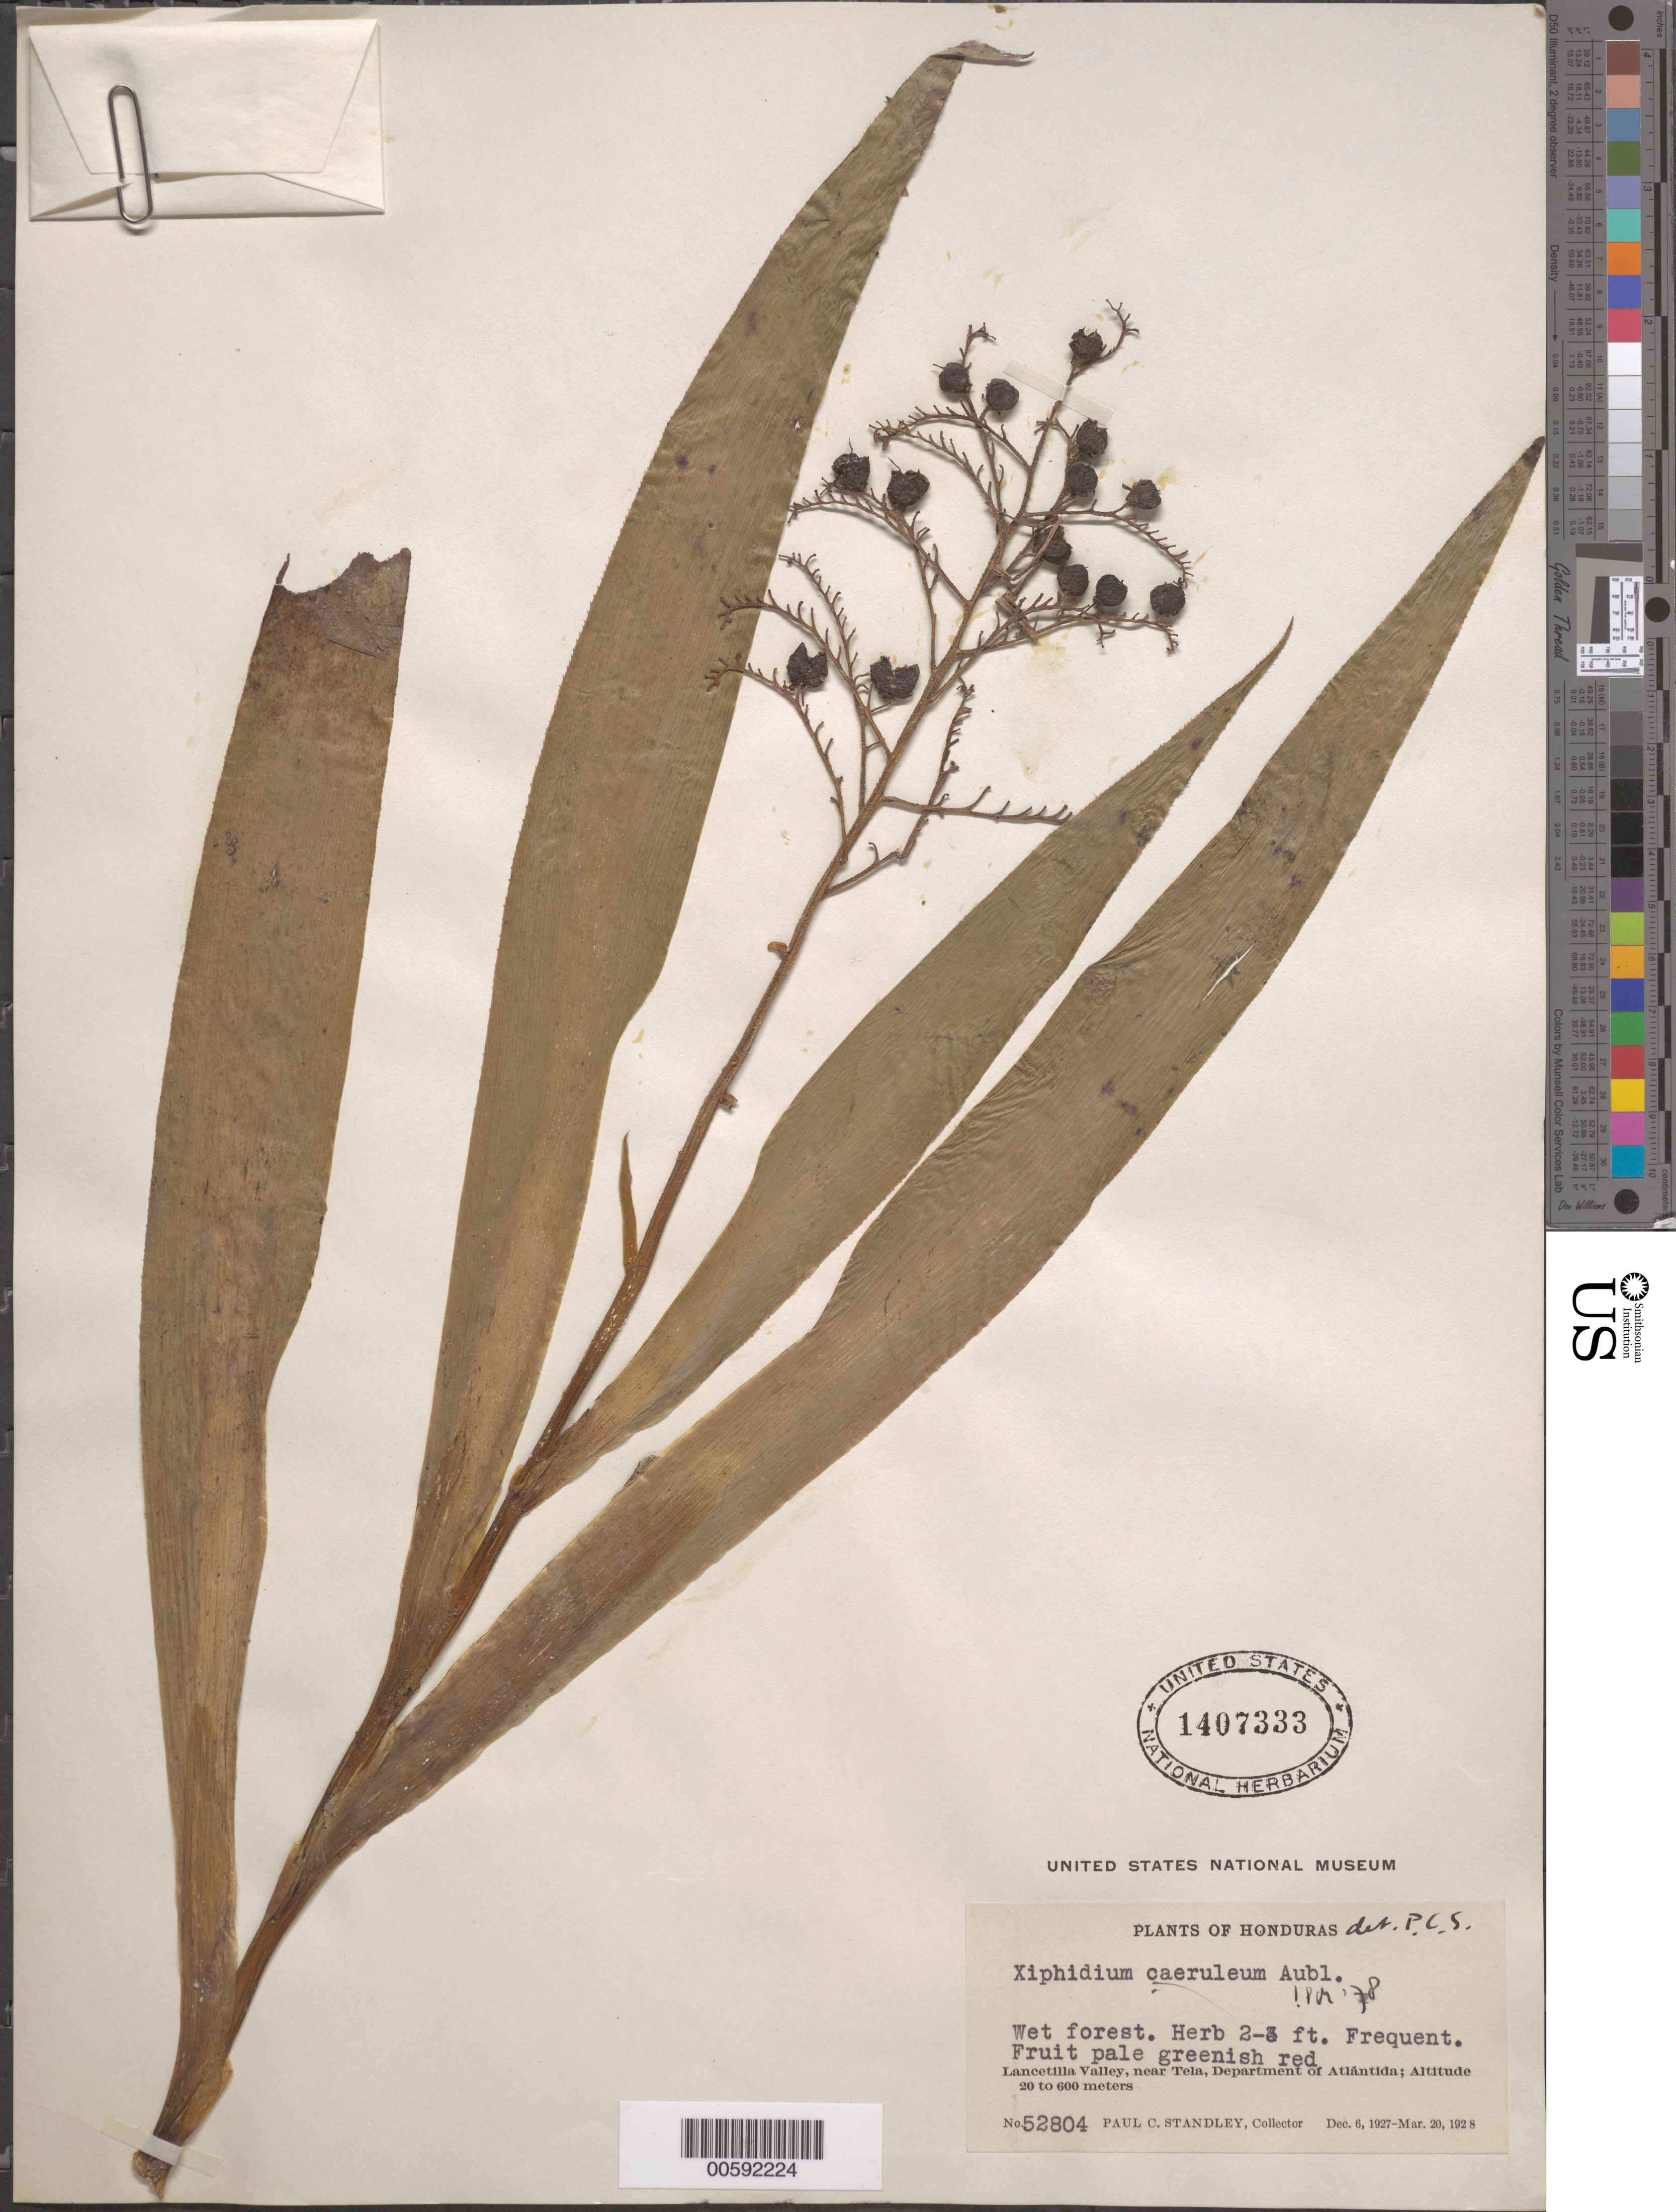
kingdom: Plantae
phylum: Tracheophyta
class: Liliopsida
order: Commelinales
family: Haemodoraceae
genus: Xiphidium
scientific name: Xiphidium caeruleum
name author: Aubl.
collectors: P. C. Standley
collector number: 52804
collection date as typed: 06 Dec 1928 to 20 Mar 1928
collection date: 1928-03-20/1928-12-06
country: Honduras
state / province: Atlántida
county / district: Tela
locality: Lancetilla Valley, near Tela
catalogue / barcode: US 1407333